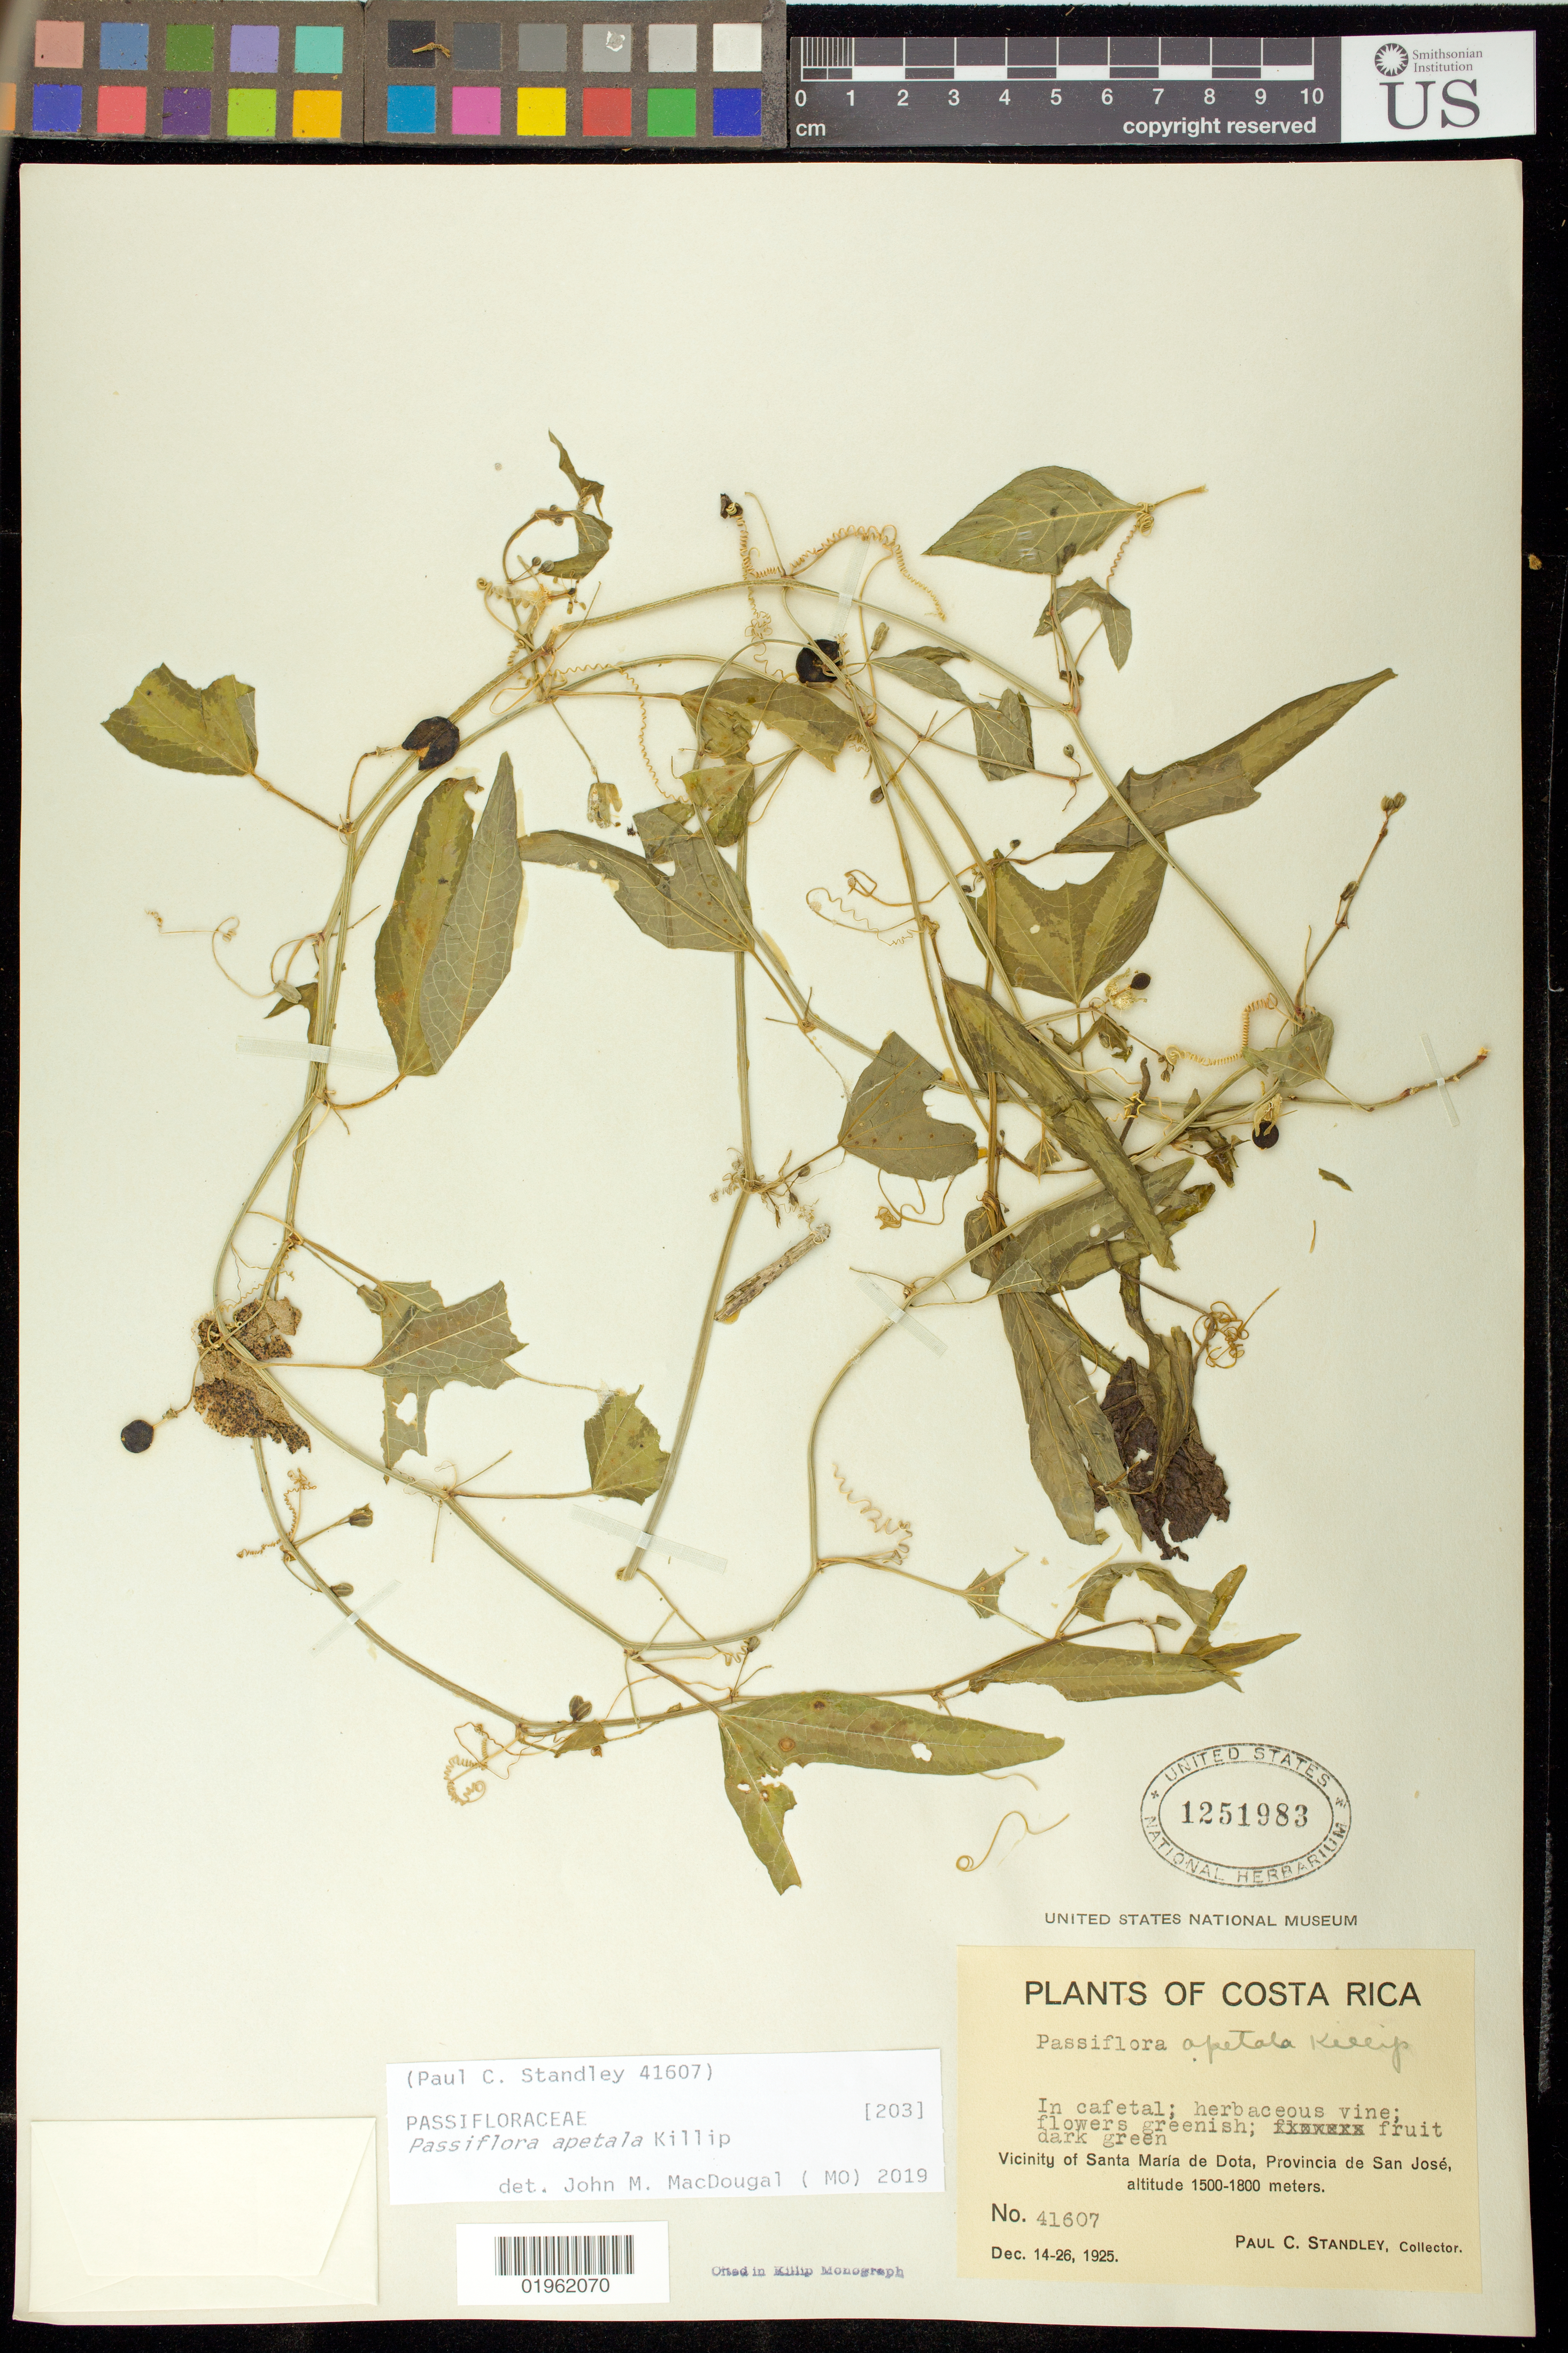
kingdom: Plantae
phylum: Tracheophyta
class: Magnoliopsida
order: Malpighiales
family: Passifloraceae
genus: Passiflora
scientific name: Passiflora apetala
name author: Killip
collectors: P. C. Standley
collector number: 1016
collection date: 1925-12-14/1925-12-26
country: Costa Rica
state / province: San José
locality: Vicinity of Santa María de Dota.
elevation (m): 1500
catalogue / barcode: US 1251983